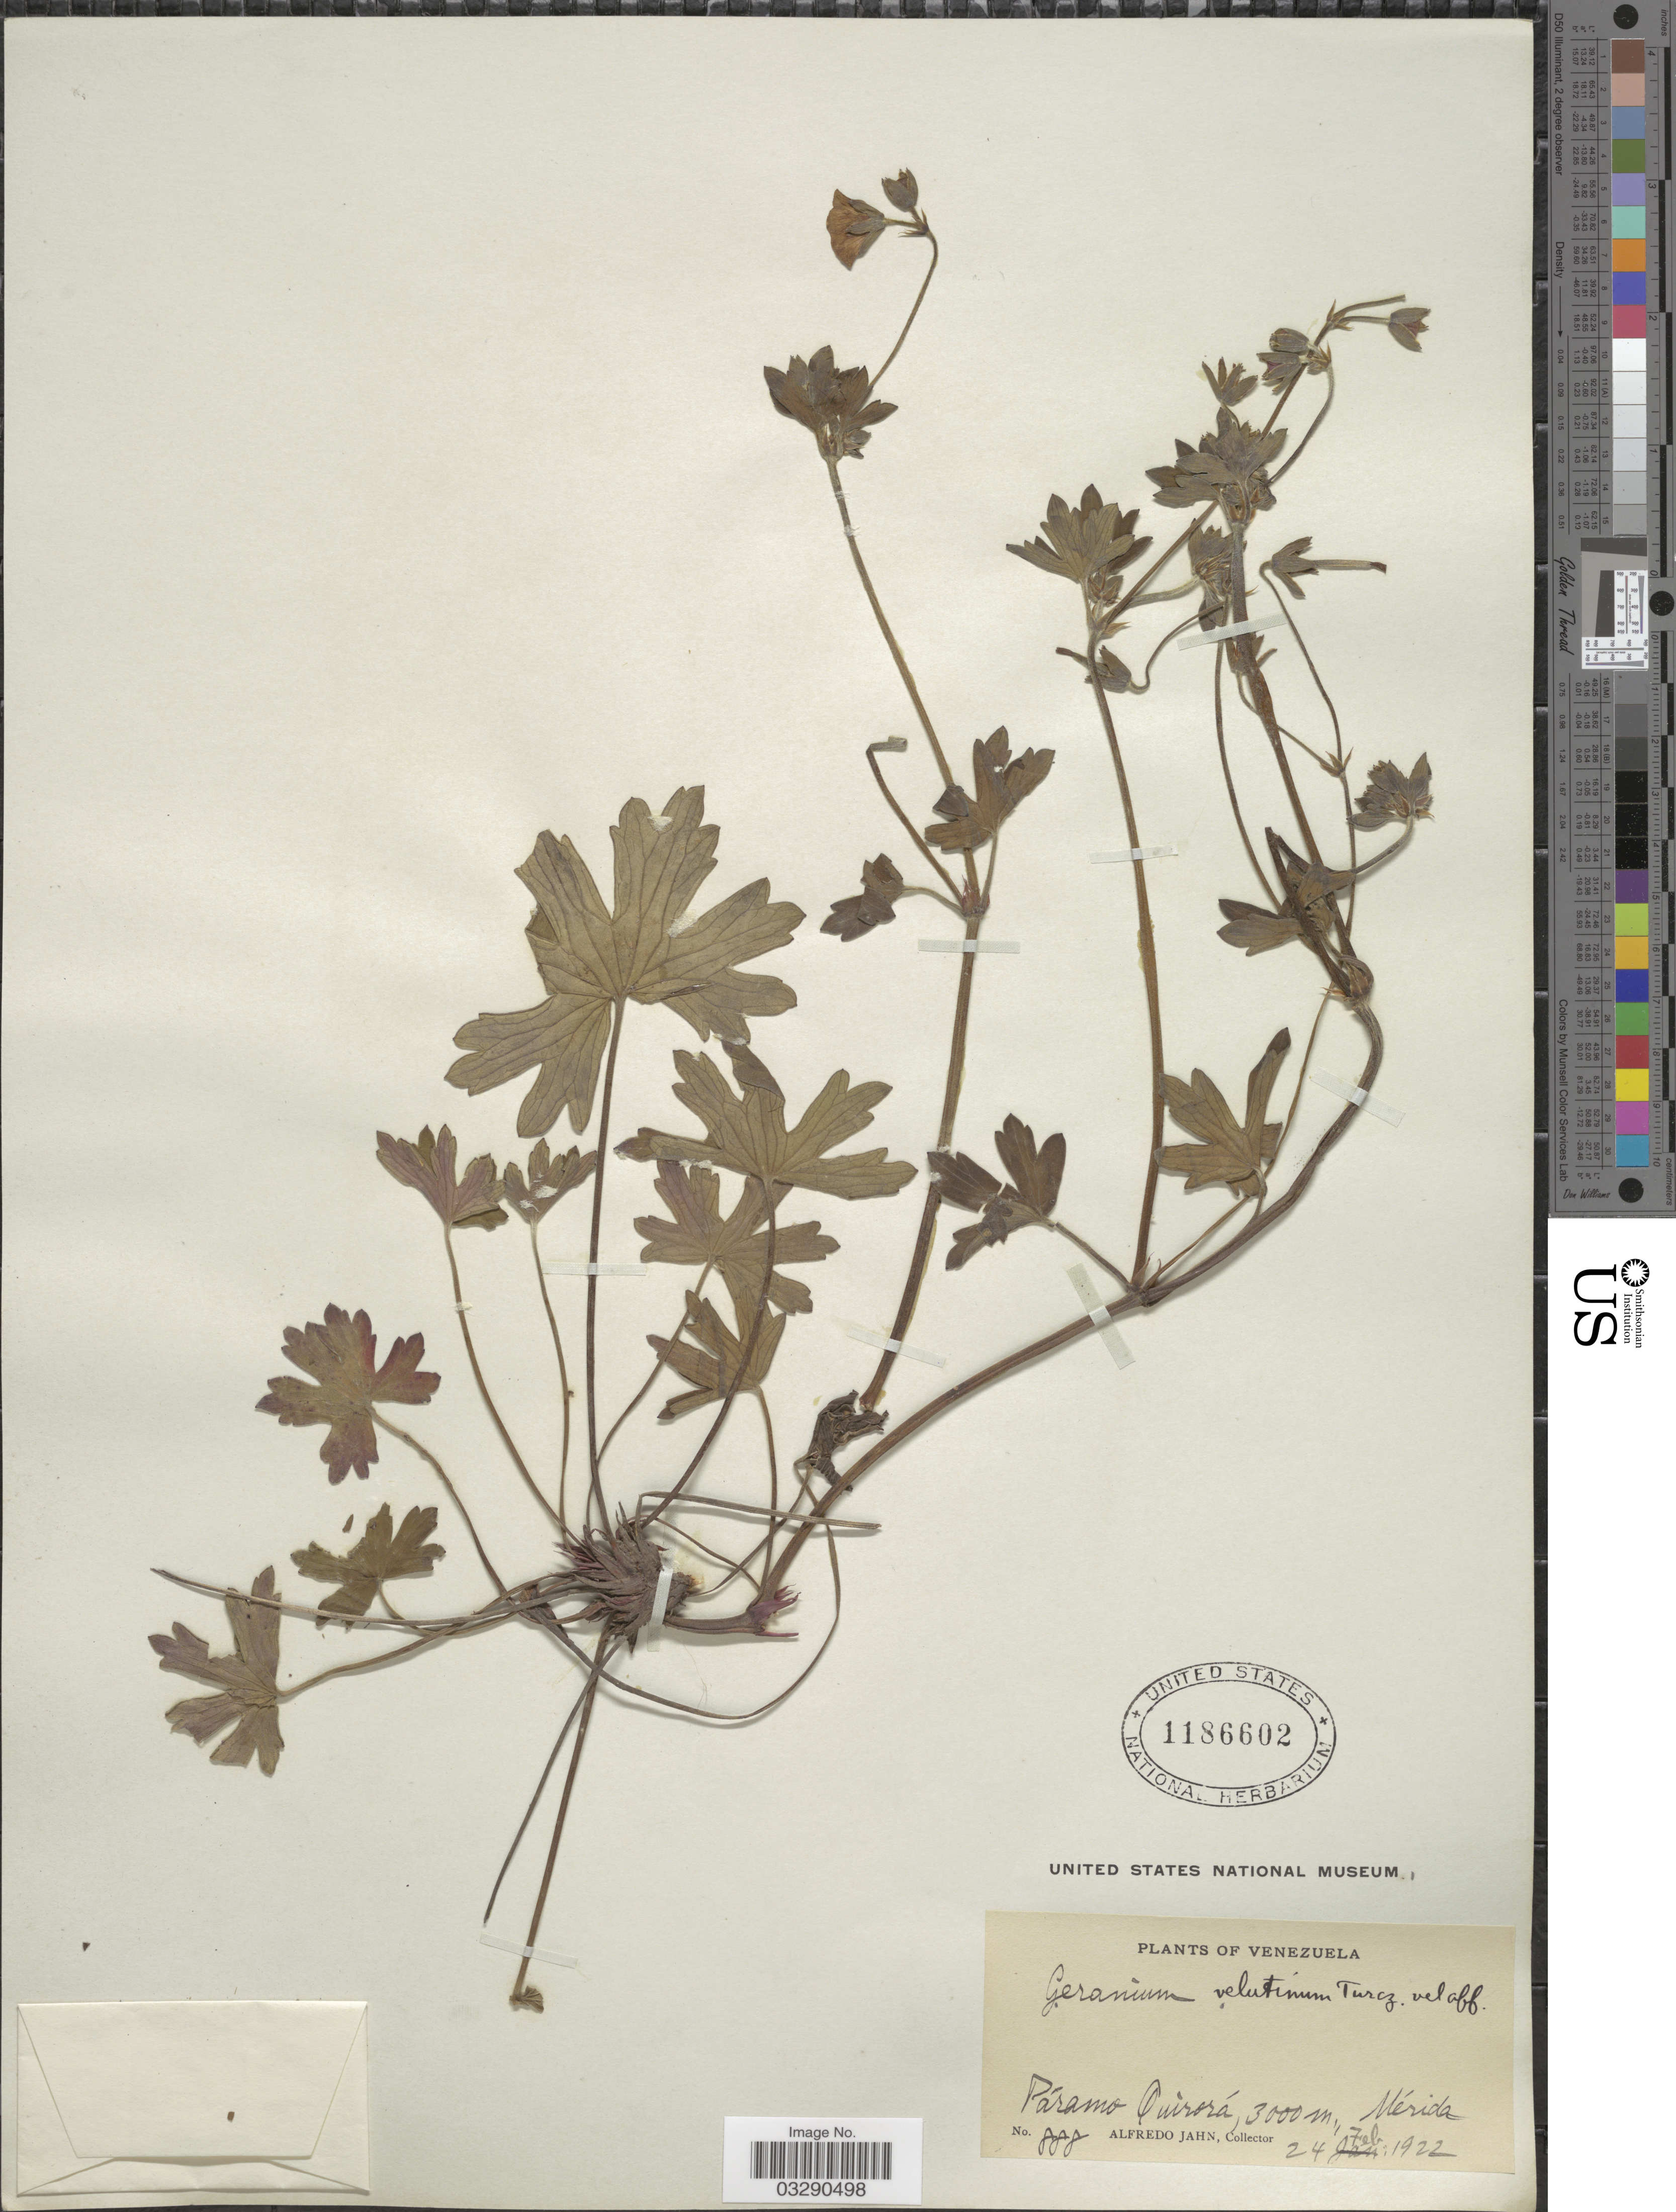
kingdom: Plantae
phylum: Tracheophyta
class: Magnoliopsida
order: Geraniales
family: Geraniaceae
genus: Geranium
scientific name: Geranium velutinum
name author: Turcz.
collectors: A. Jahn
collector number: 888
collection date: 1922-02-24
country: Venezuela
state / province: Mérida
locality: Páramo Quirorá.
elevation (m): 3000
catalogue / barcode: US 1186602